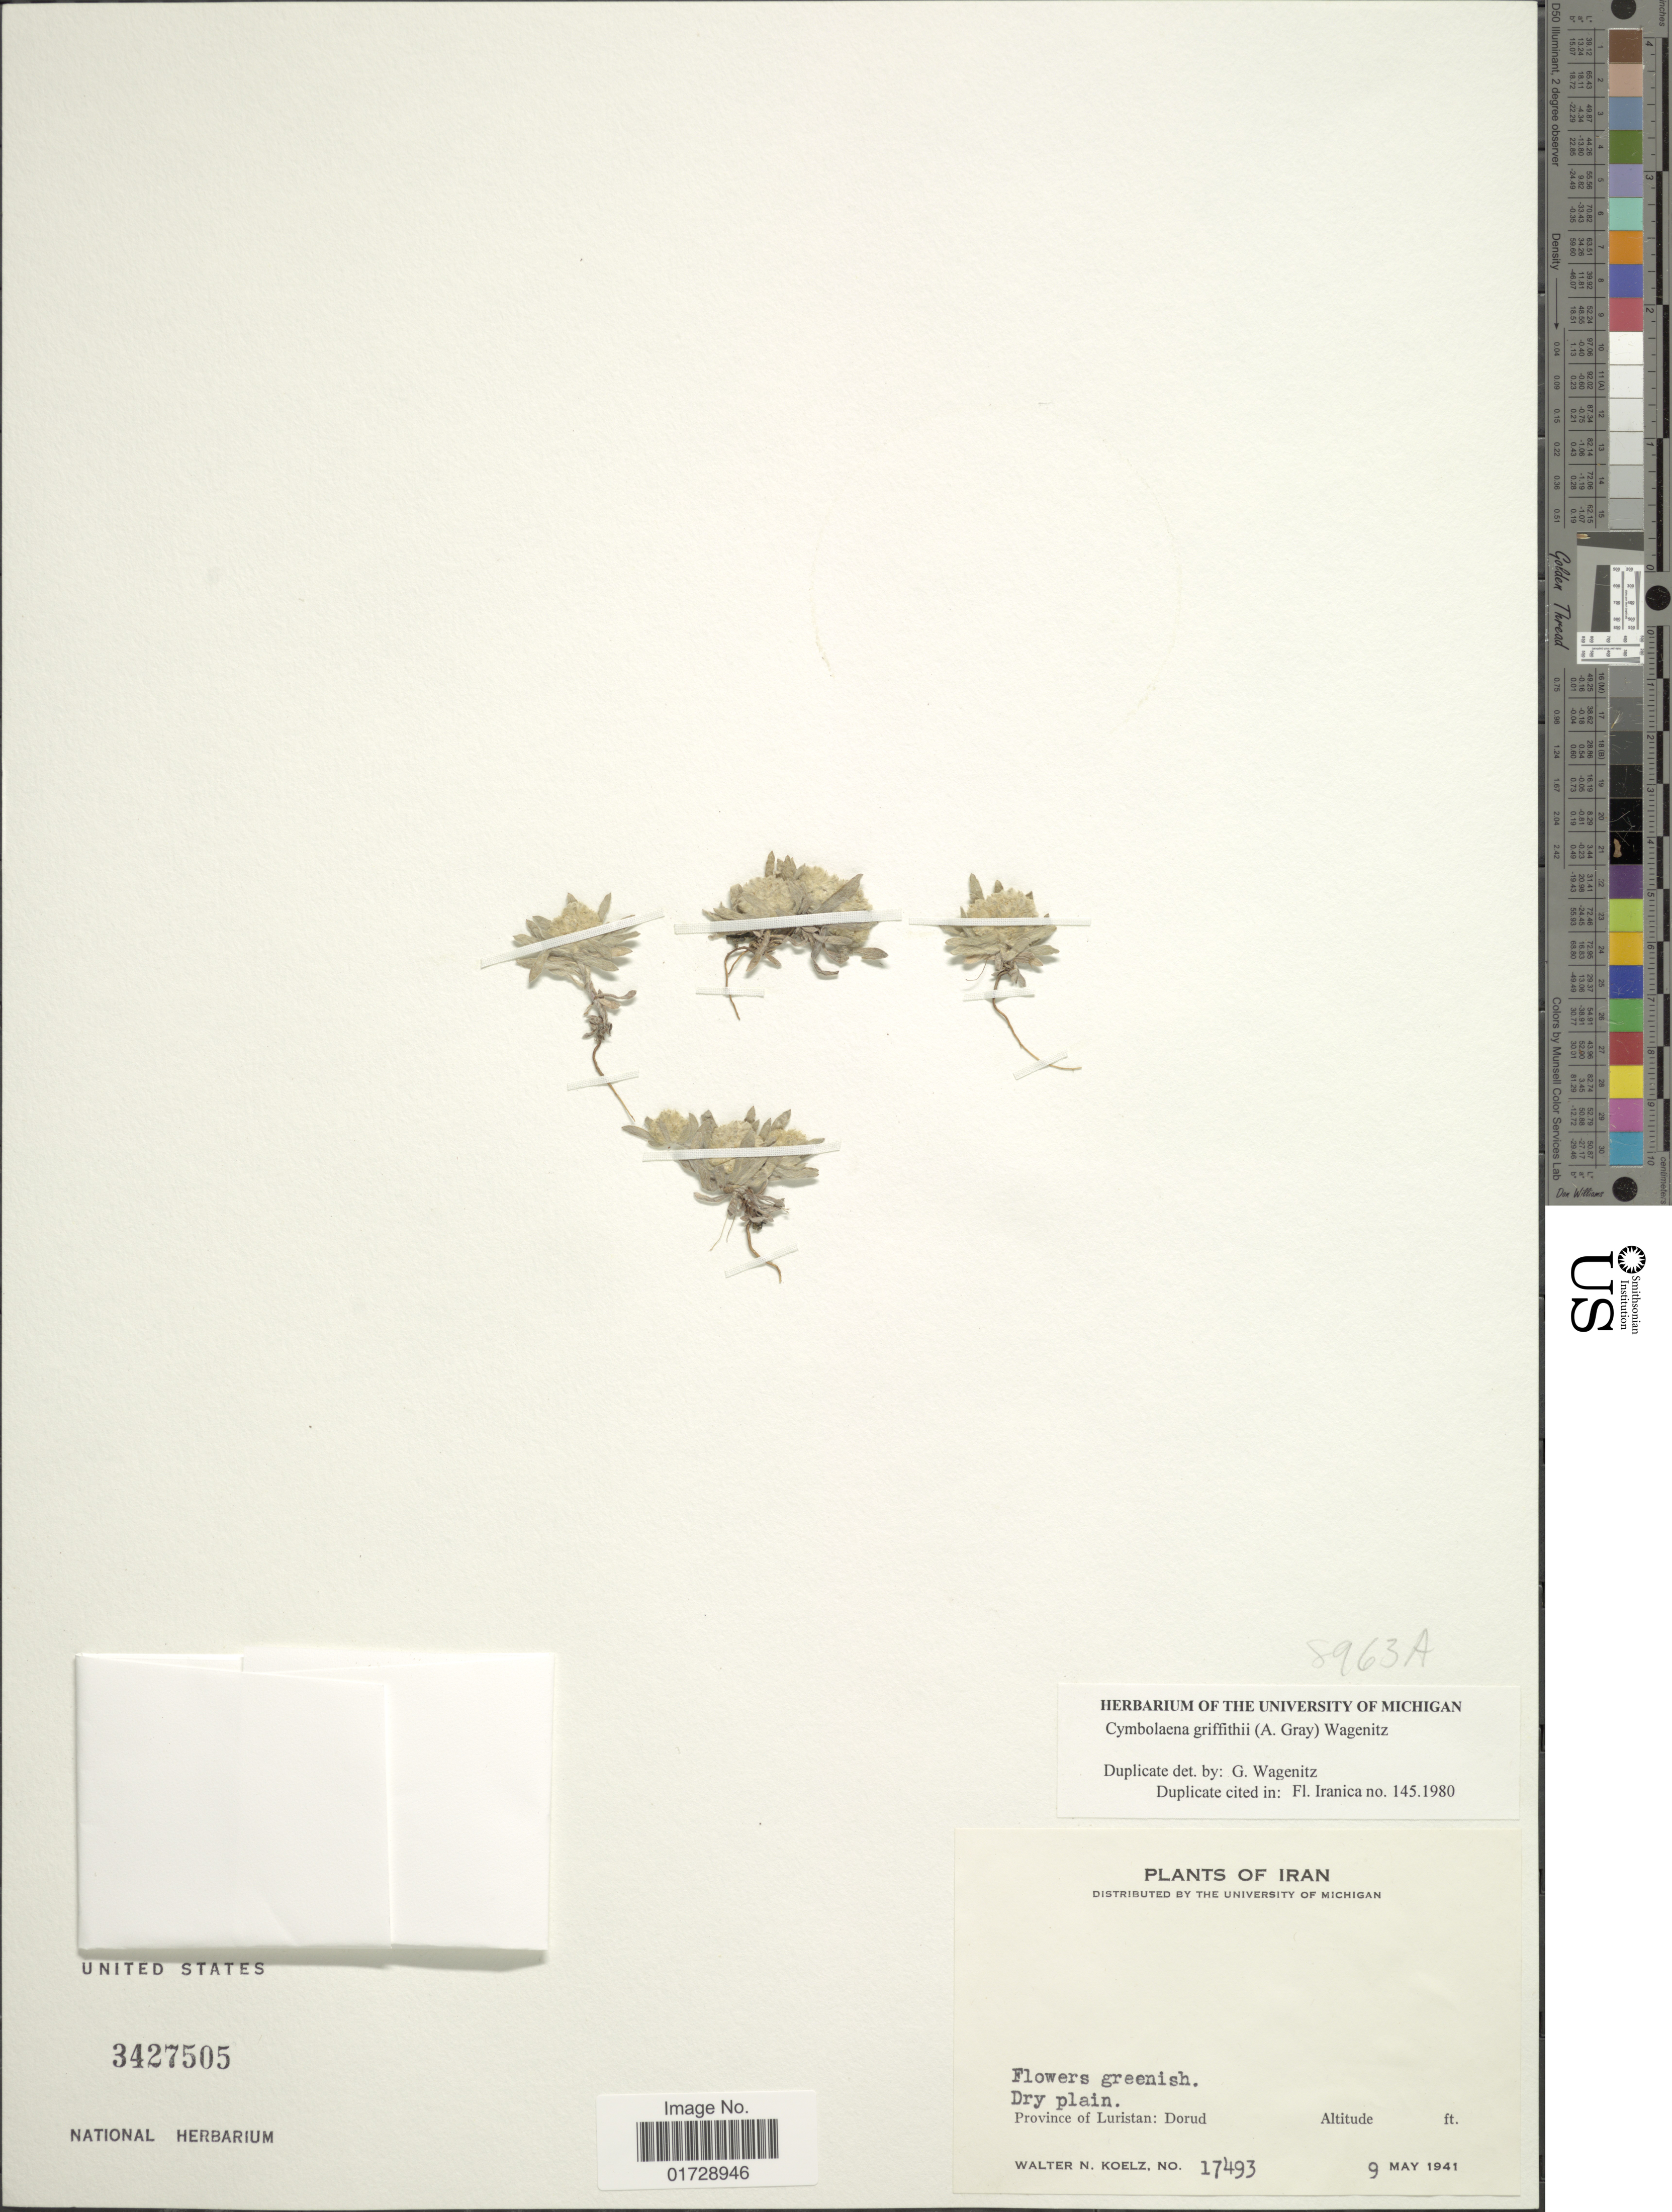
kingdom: Plantae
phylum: Tracheophyta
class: Magnoliopsida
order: Asterales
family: Asteraceae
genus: Cymbolaena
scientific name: Cymbolaena griffithii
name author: (A. Gray) Wagenitz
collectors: W. N. Koelz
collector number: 17493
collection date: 1941-05-09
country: Iran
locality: Province of Luristan: Dorud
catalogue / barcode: US 3427505